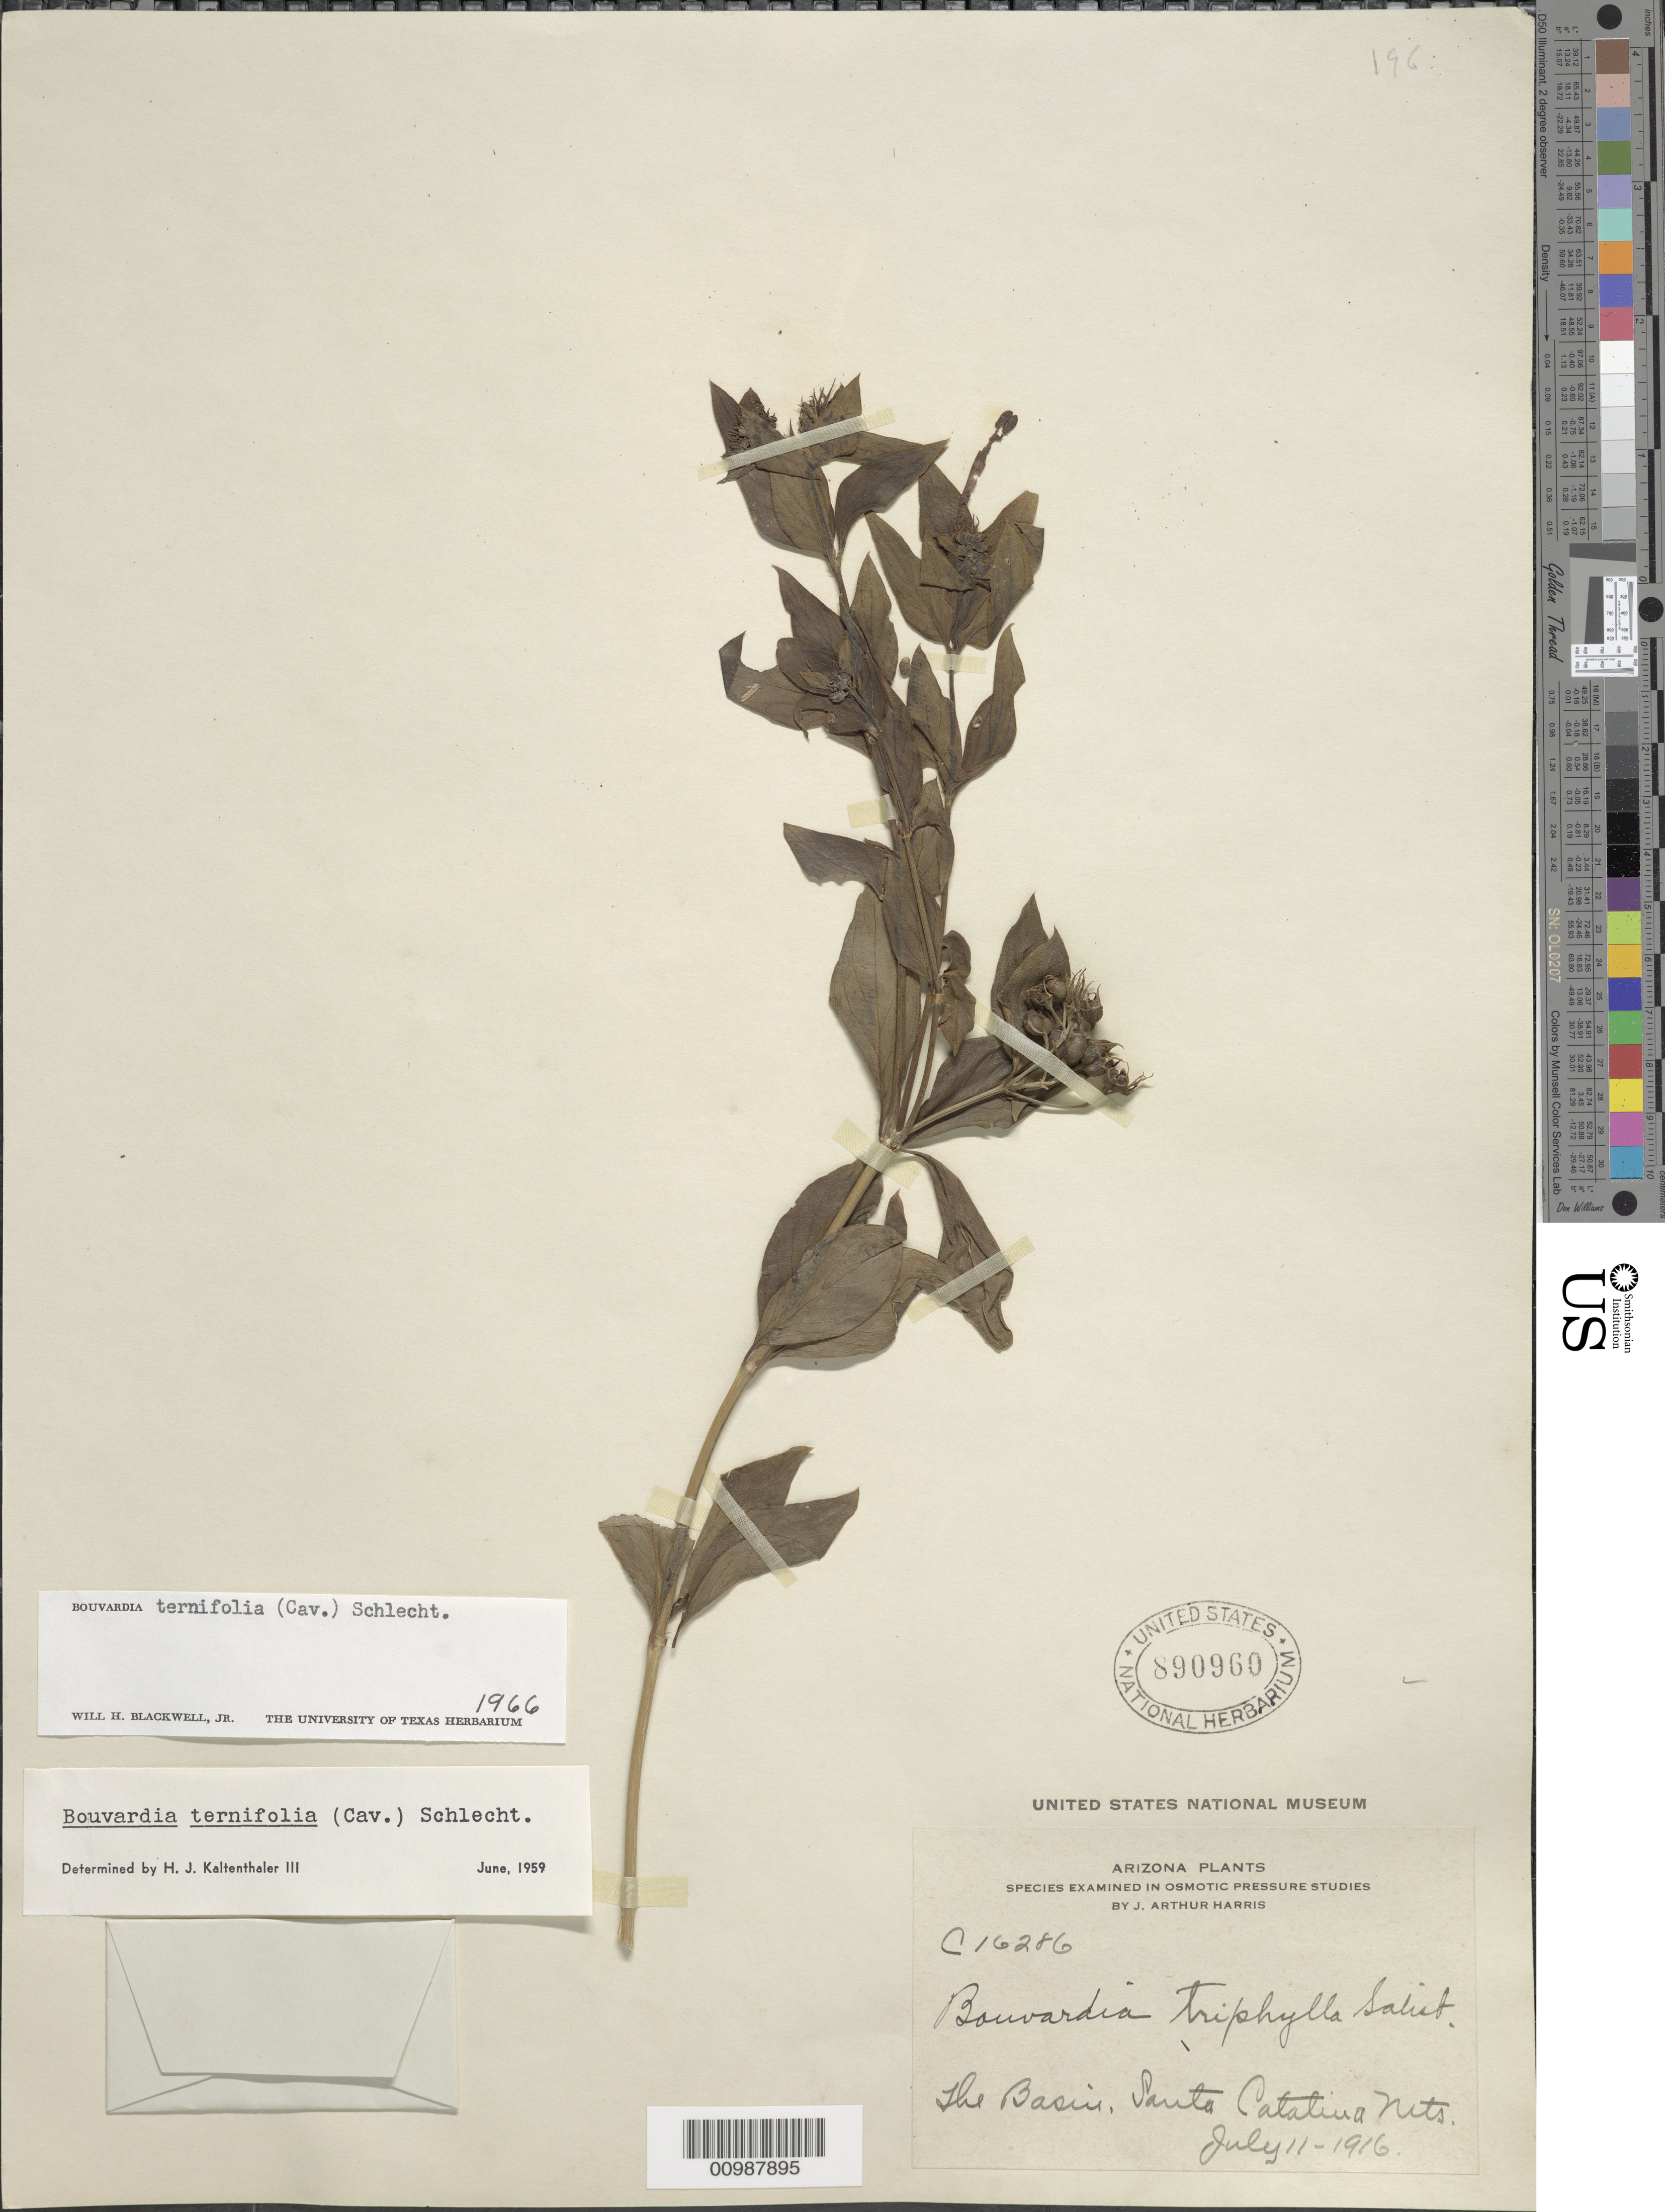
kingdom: Plantae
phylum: Tracheophyta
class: Magnoliopsida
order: Gentianales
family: Rubiaceae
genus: Bouvardia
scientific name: Bouvardia ternifolia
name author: (Cav.) Schltdl.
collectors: J. A. Harris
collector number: C16286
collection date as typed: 11 Jul 1916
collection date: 1916-07-11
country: United States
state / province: Arizona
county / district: Pima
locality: The basin of Santa Catalina Mountains.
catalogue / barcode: US 890960